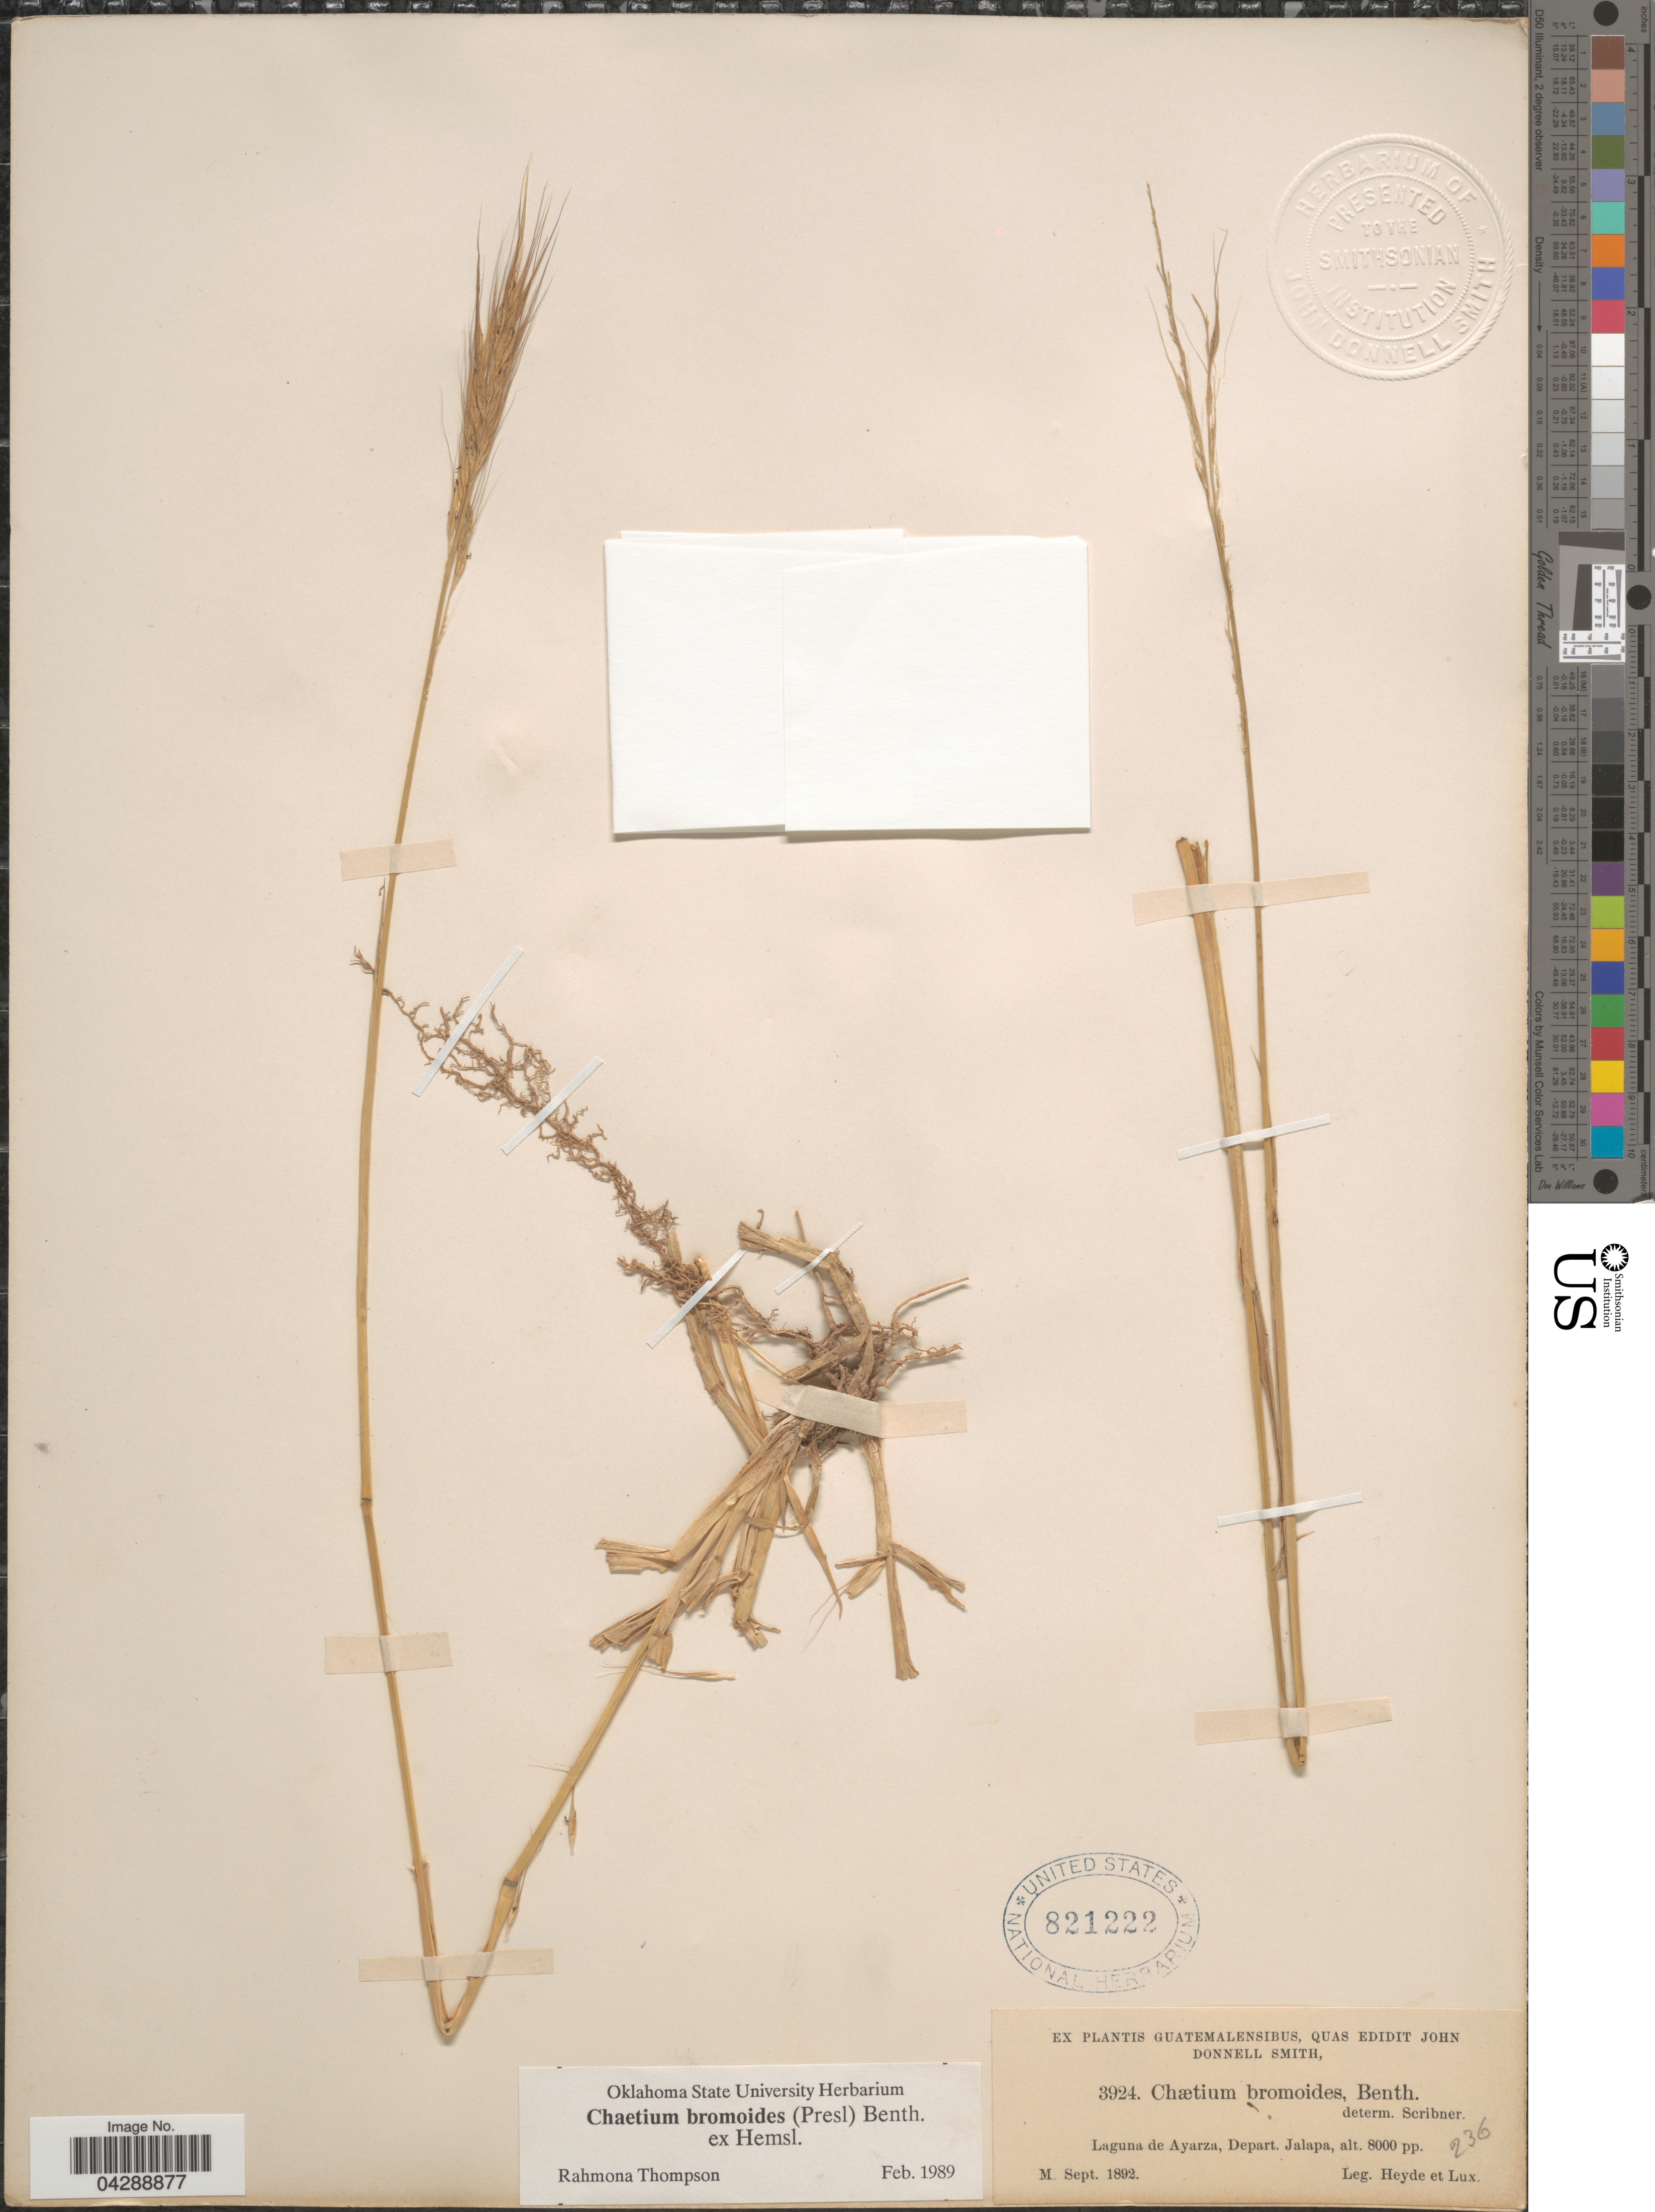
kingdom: Plantae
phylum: Tracheophyta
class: Liliopsida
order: Poales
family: Poaceae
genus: Chaetium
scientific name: Chaetium bromoides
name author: (J. Presl) Benth. ex Hemsl.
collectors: Heyde & Lux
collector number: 3924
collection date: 1892-09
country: Guatemala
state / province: Jalapa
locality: Laguna de Ayarza, Depart. Jalapa.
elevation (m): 2438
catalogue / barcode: US 821222